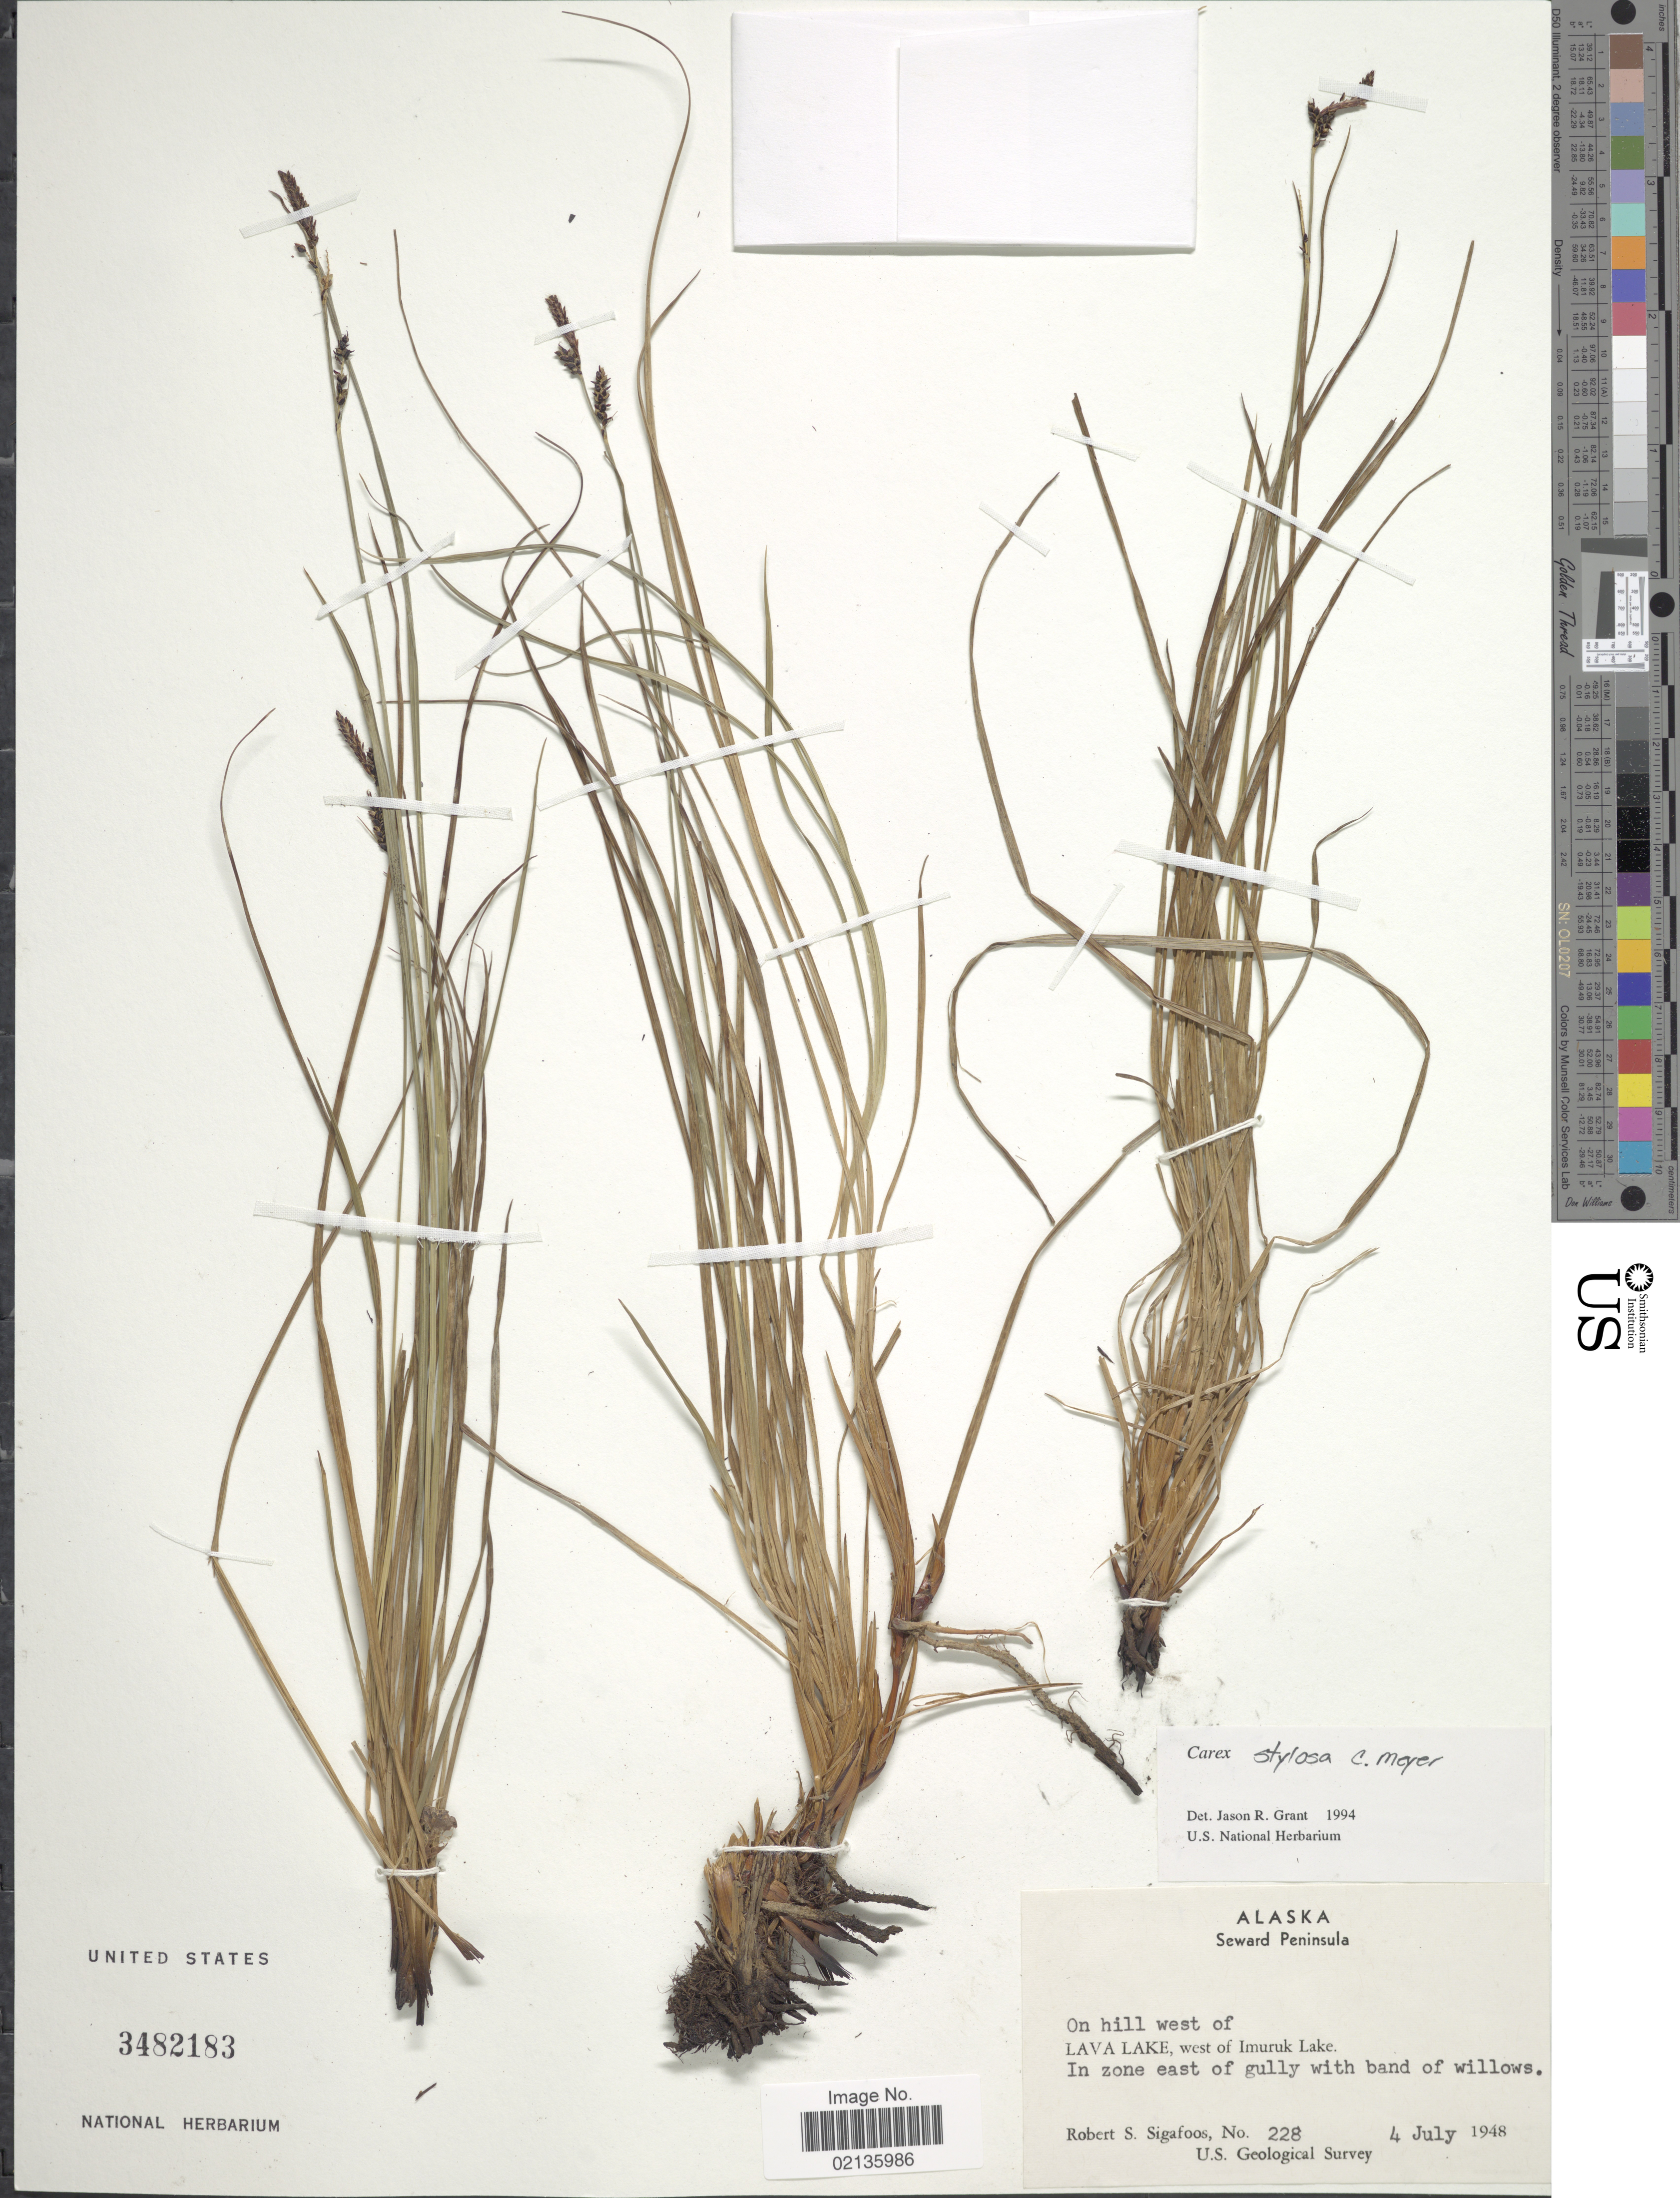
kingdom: Plantae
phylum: Tracheophyta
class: Liliopsida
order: Poales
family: Cyperaceae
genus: Carex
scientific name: Carex stylosa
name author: C.A. Mey.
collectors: R. Sigafoos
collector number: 228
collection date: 1948-07-04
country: United States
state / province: Alaska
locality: Seward Peninsula, Lava Lake, west of Imuruk Lake.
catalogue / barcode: US 3482183